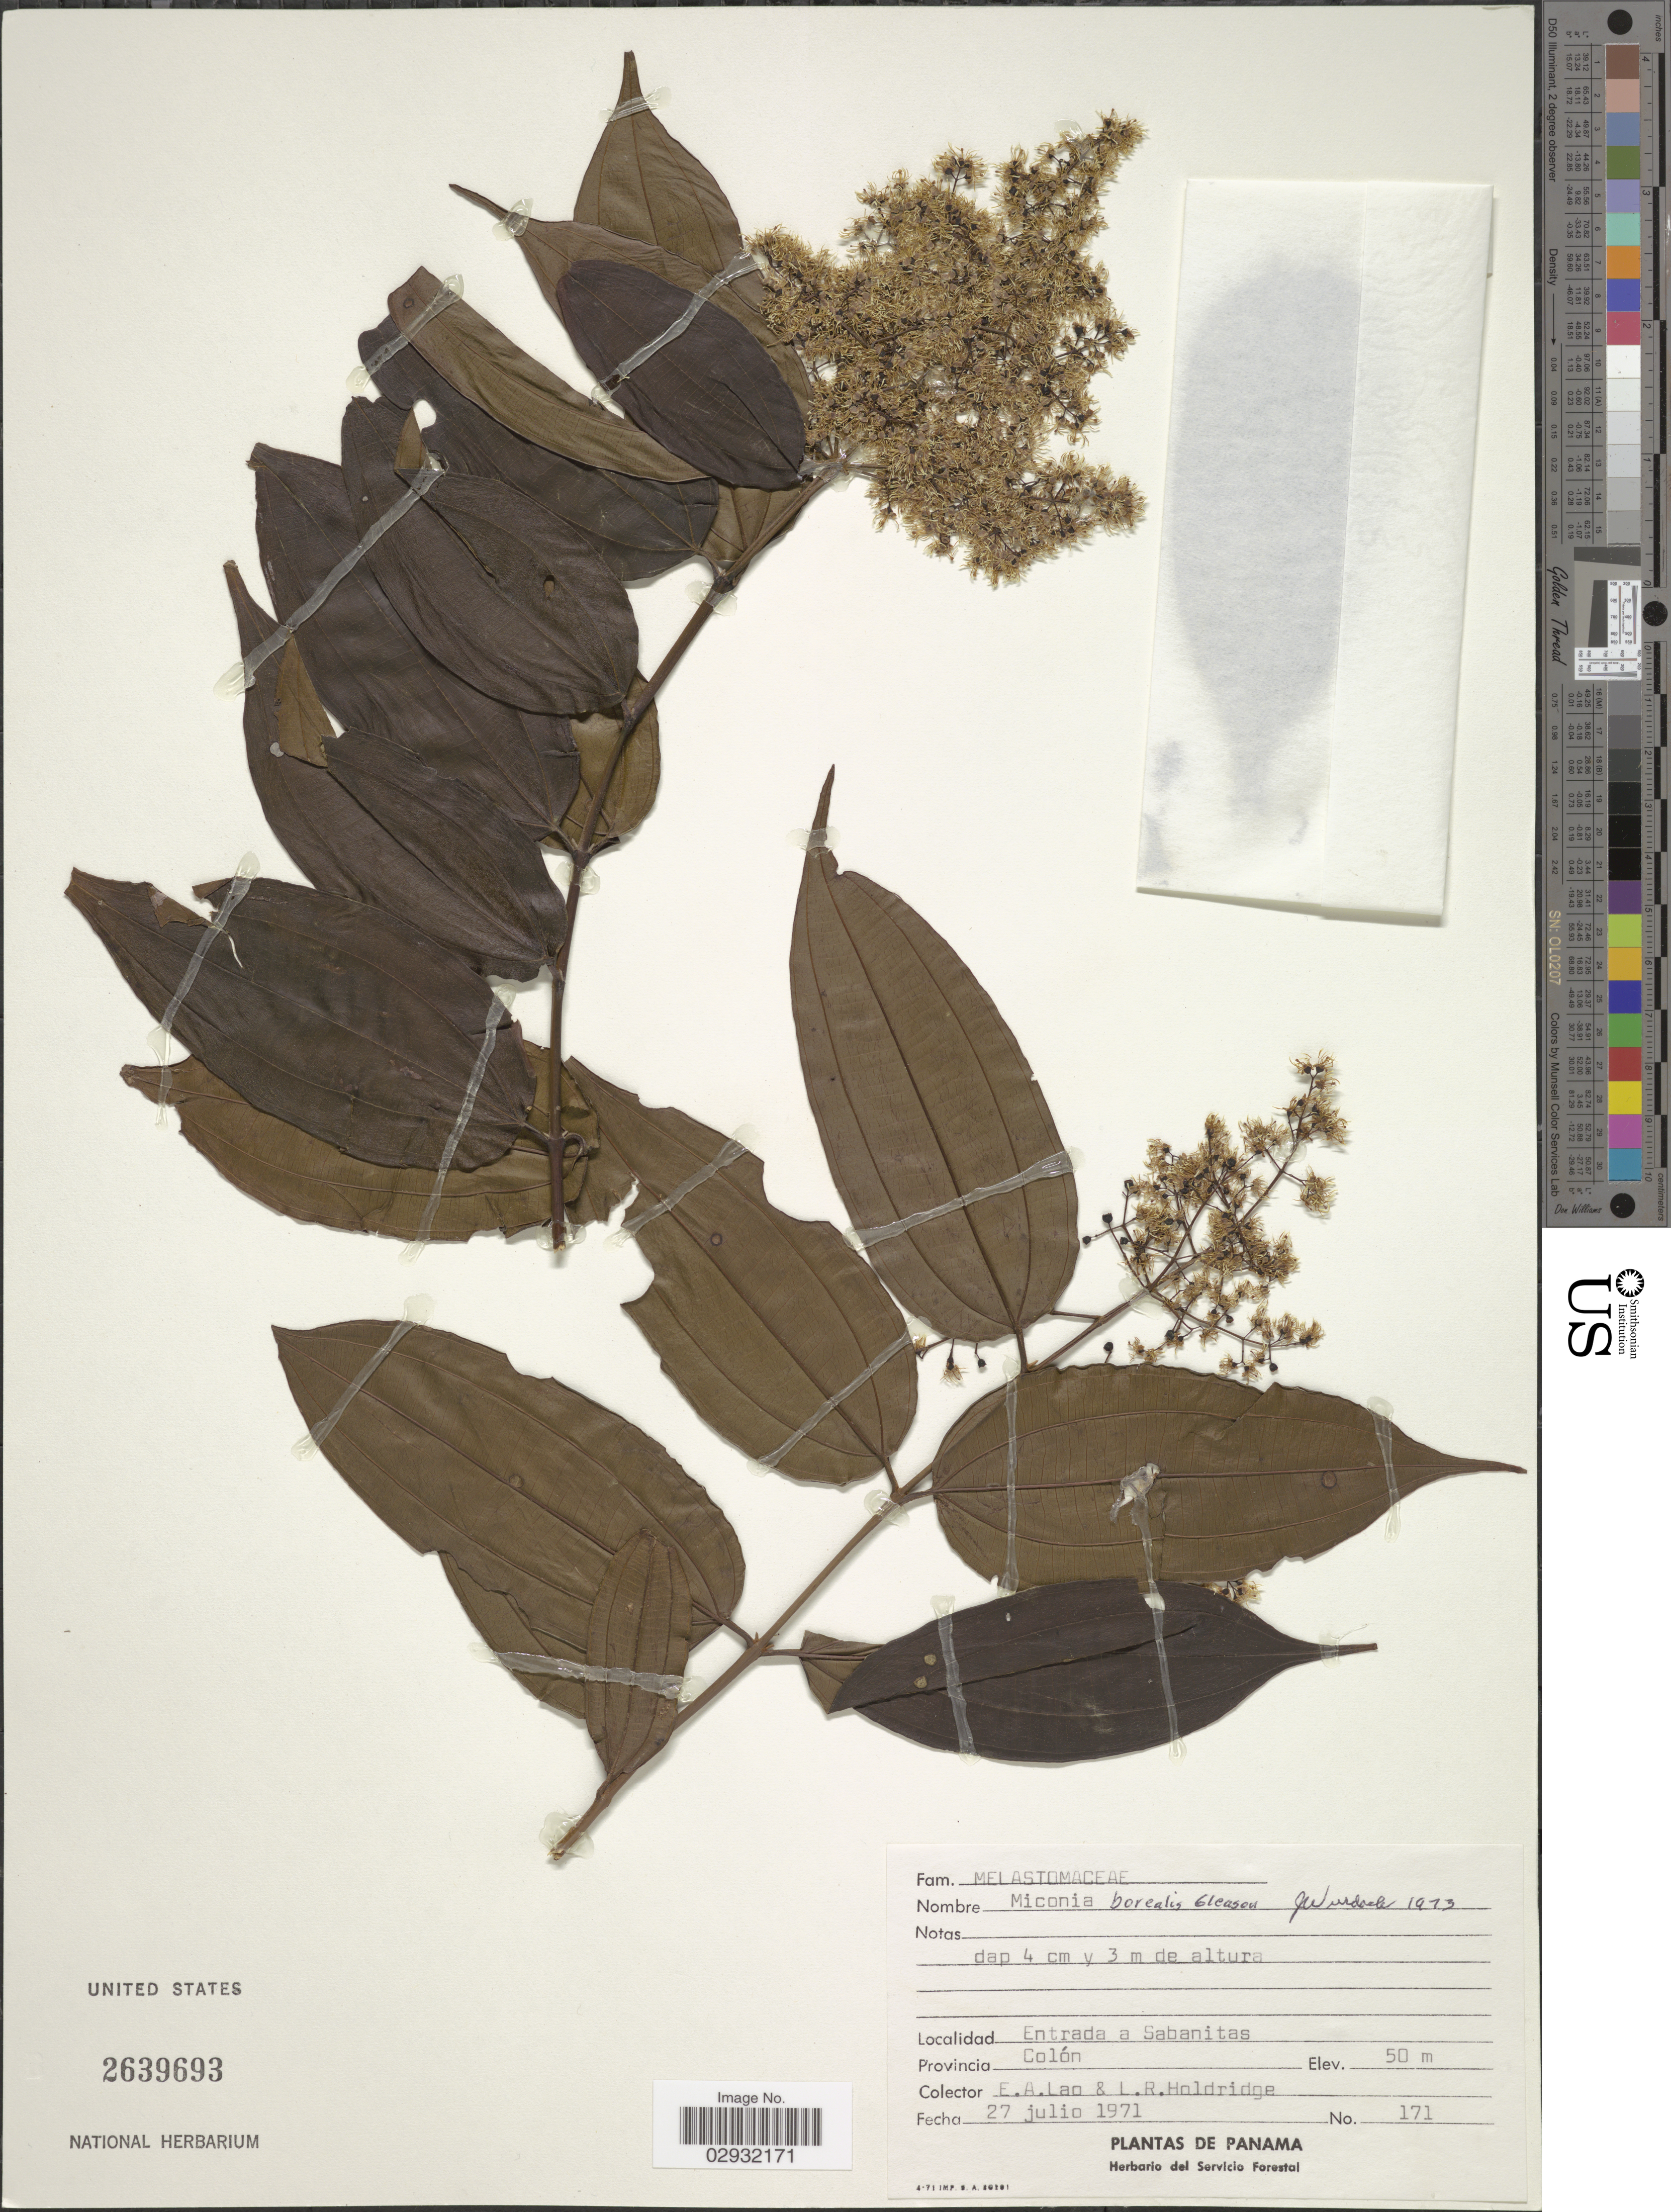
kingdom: Plantae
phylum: Tracheophyta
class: Magnoliopsida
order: Myrtales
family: Melastomataceae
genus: Miconia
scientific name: Miconia borealis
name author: Gleason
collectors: E. Lao & L. Holdridge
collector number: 171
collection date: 1971-07-27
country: Panama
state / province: Colón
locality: Entrada a Sabanitas, Provincia Colón.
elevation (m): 50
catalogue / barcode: US 2639693